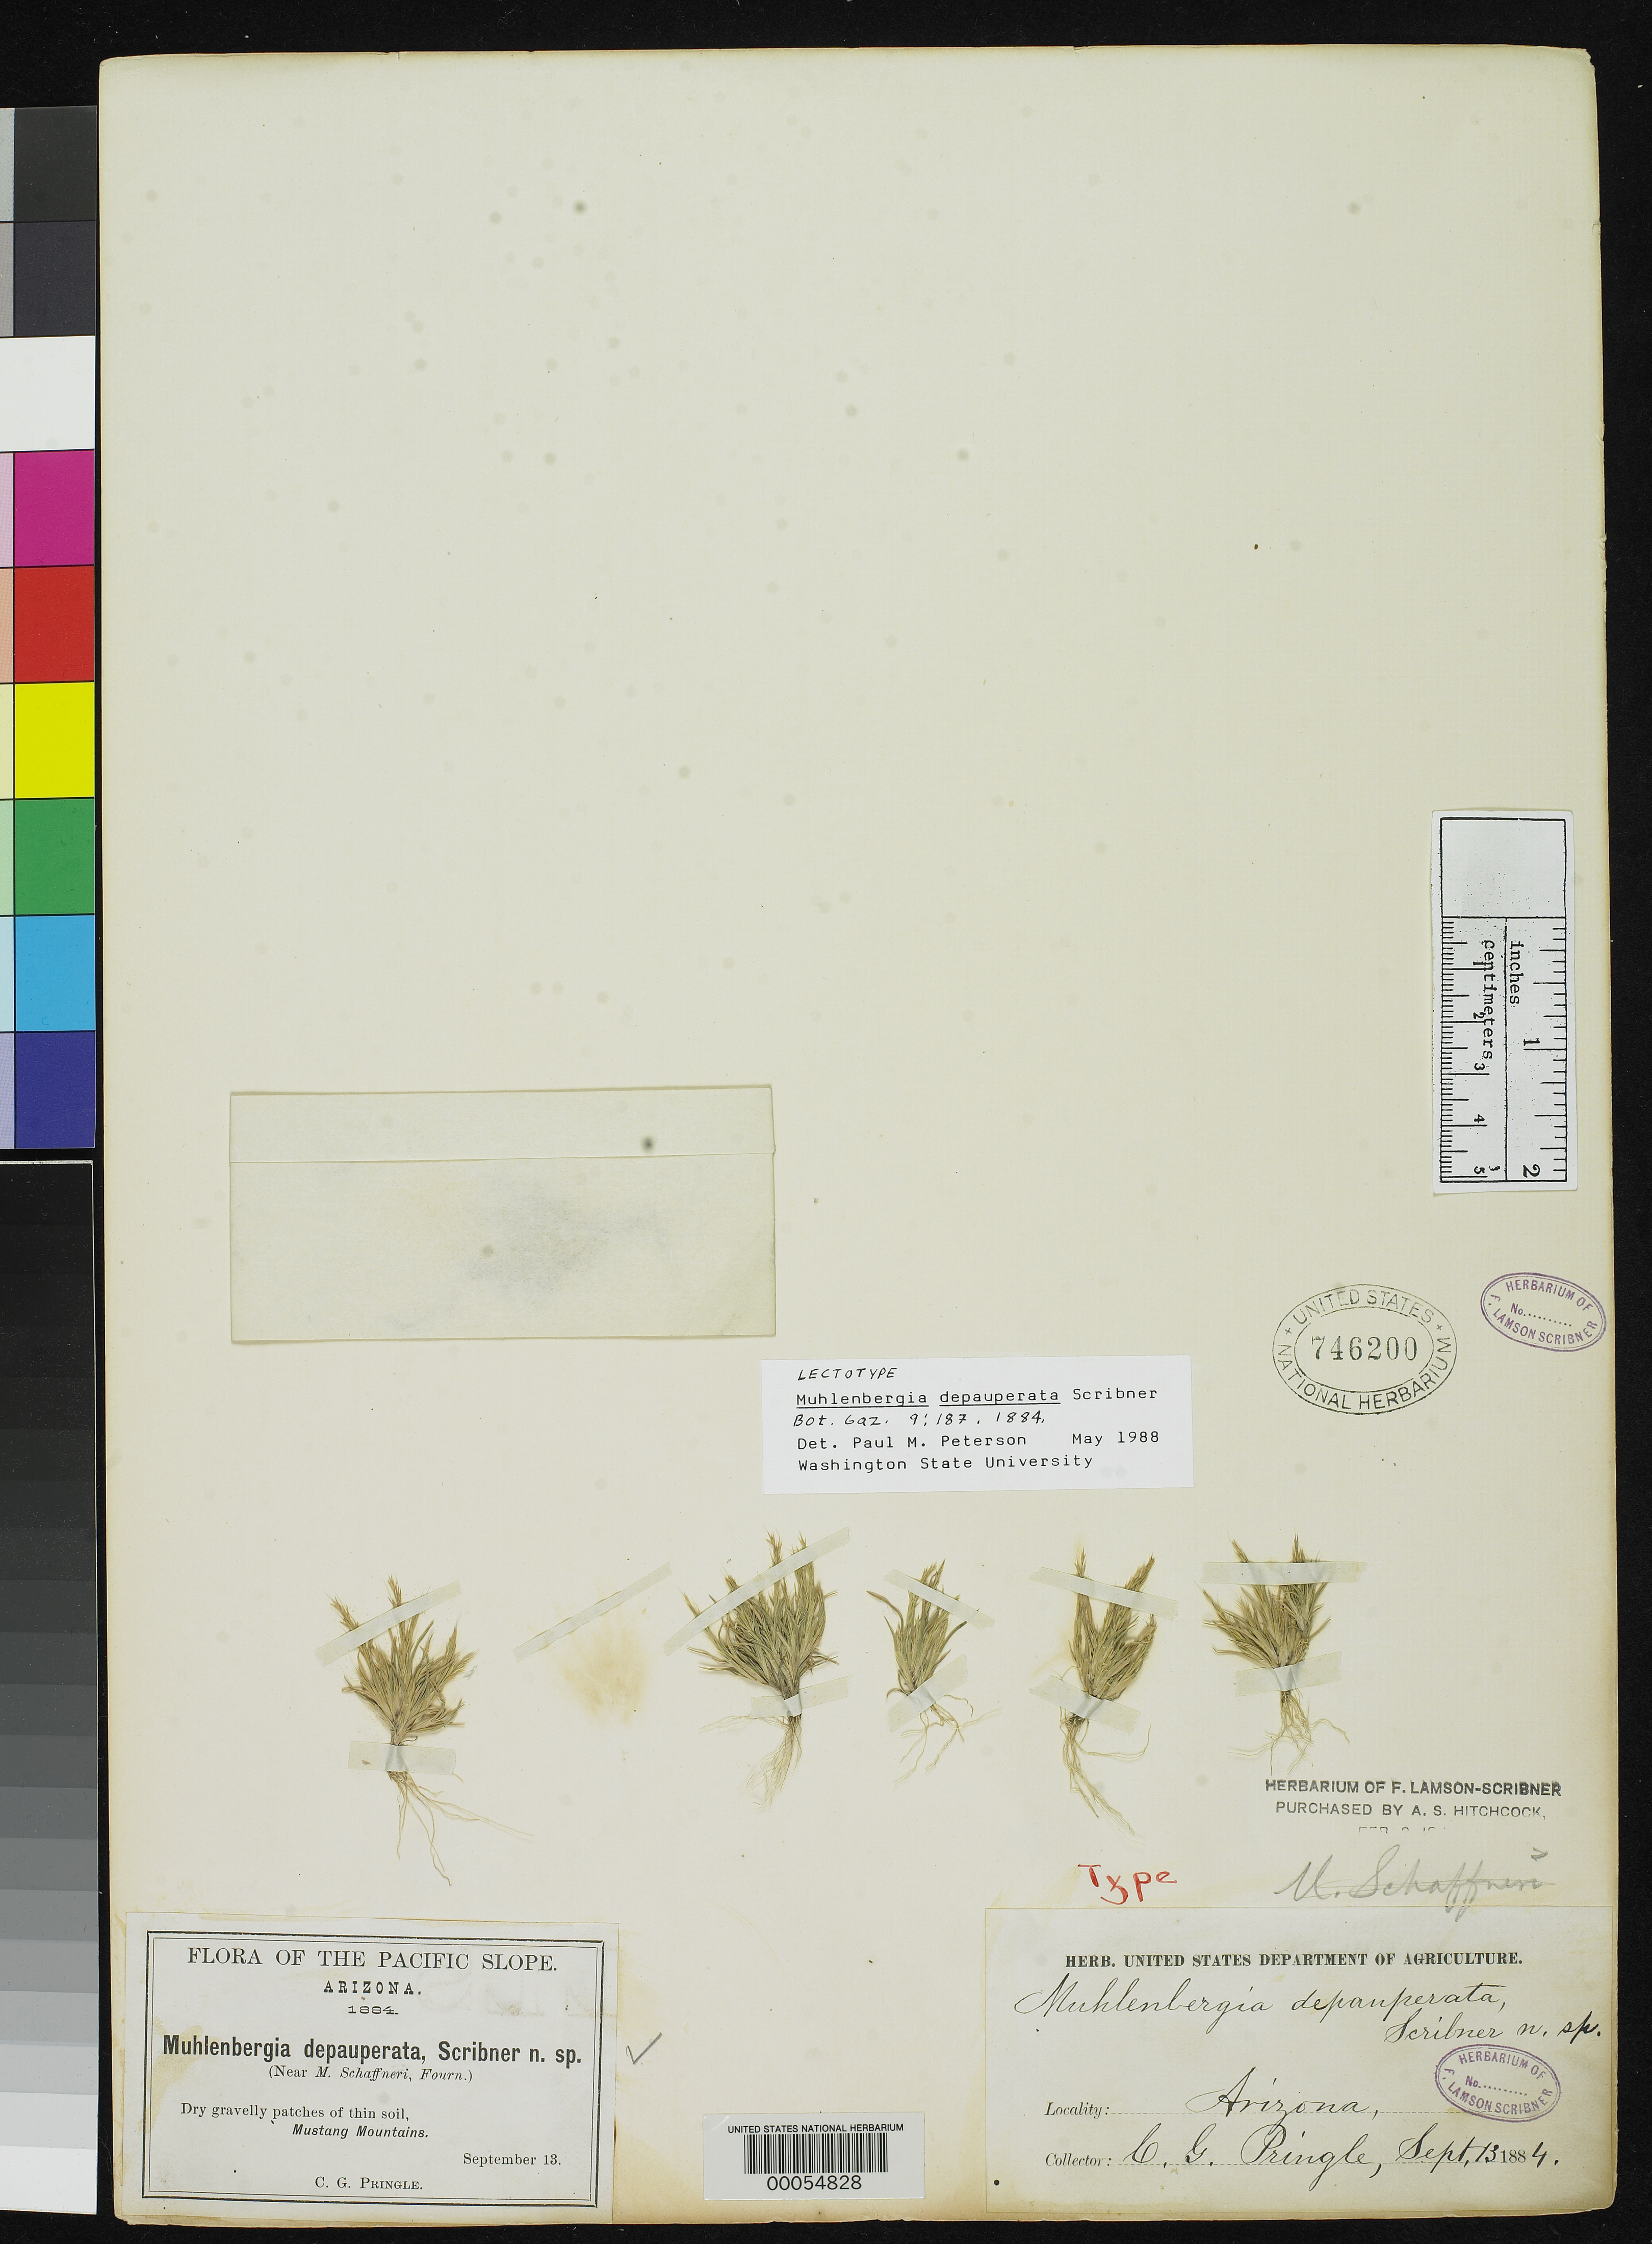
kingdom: Plantae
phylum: Tracheophyta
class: Liliopsida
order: Poales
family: Poaceae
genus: Muhlenbergia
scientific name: Muhlenbergia depauperata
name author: Scribn.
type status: Lectotype; Type Collection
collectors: C. G. Pringle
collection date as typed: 13 Sep 1884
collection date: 1884-09-13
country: United States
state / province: Arizona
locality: Mustang Mountains.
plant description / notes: Protologue cites 2 collections, Pringle (implicitly) & Lemmon (explicitly). First-step lectotypification by R. McVaugh (1983, Fl. Novo-Galiciana 14: 236), who did not distinguish which of 2 Pringle duplicates at US was the (lecto) type. Second-step lectotypification by Peterson & Annable (1991). Because Peterson & Annable cite both lectotype & isolectotype at US, and annotated (Peterson 1988) USNH 746200 as "lectotype" and USNH 994221 as "isolectotype", in my opinion their lectotypification was effective (JKB May 2015). See also Mauz (2011) who considers this not to be an effective lectotypification (and designates, arguably superfluously, the same sheet as lectotype: USNH 746200.)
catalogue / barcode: US 746200